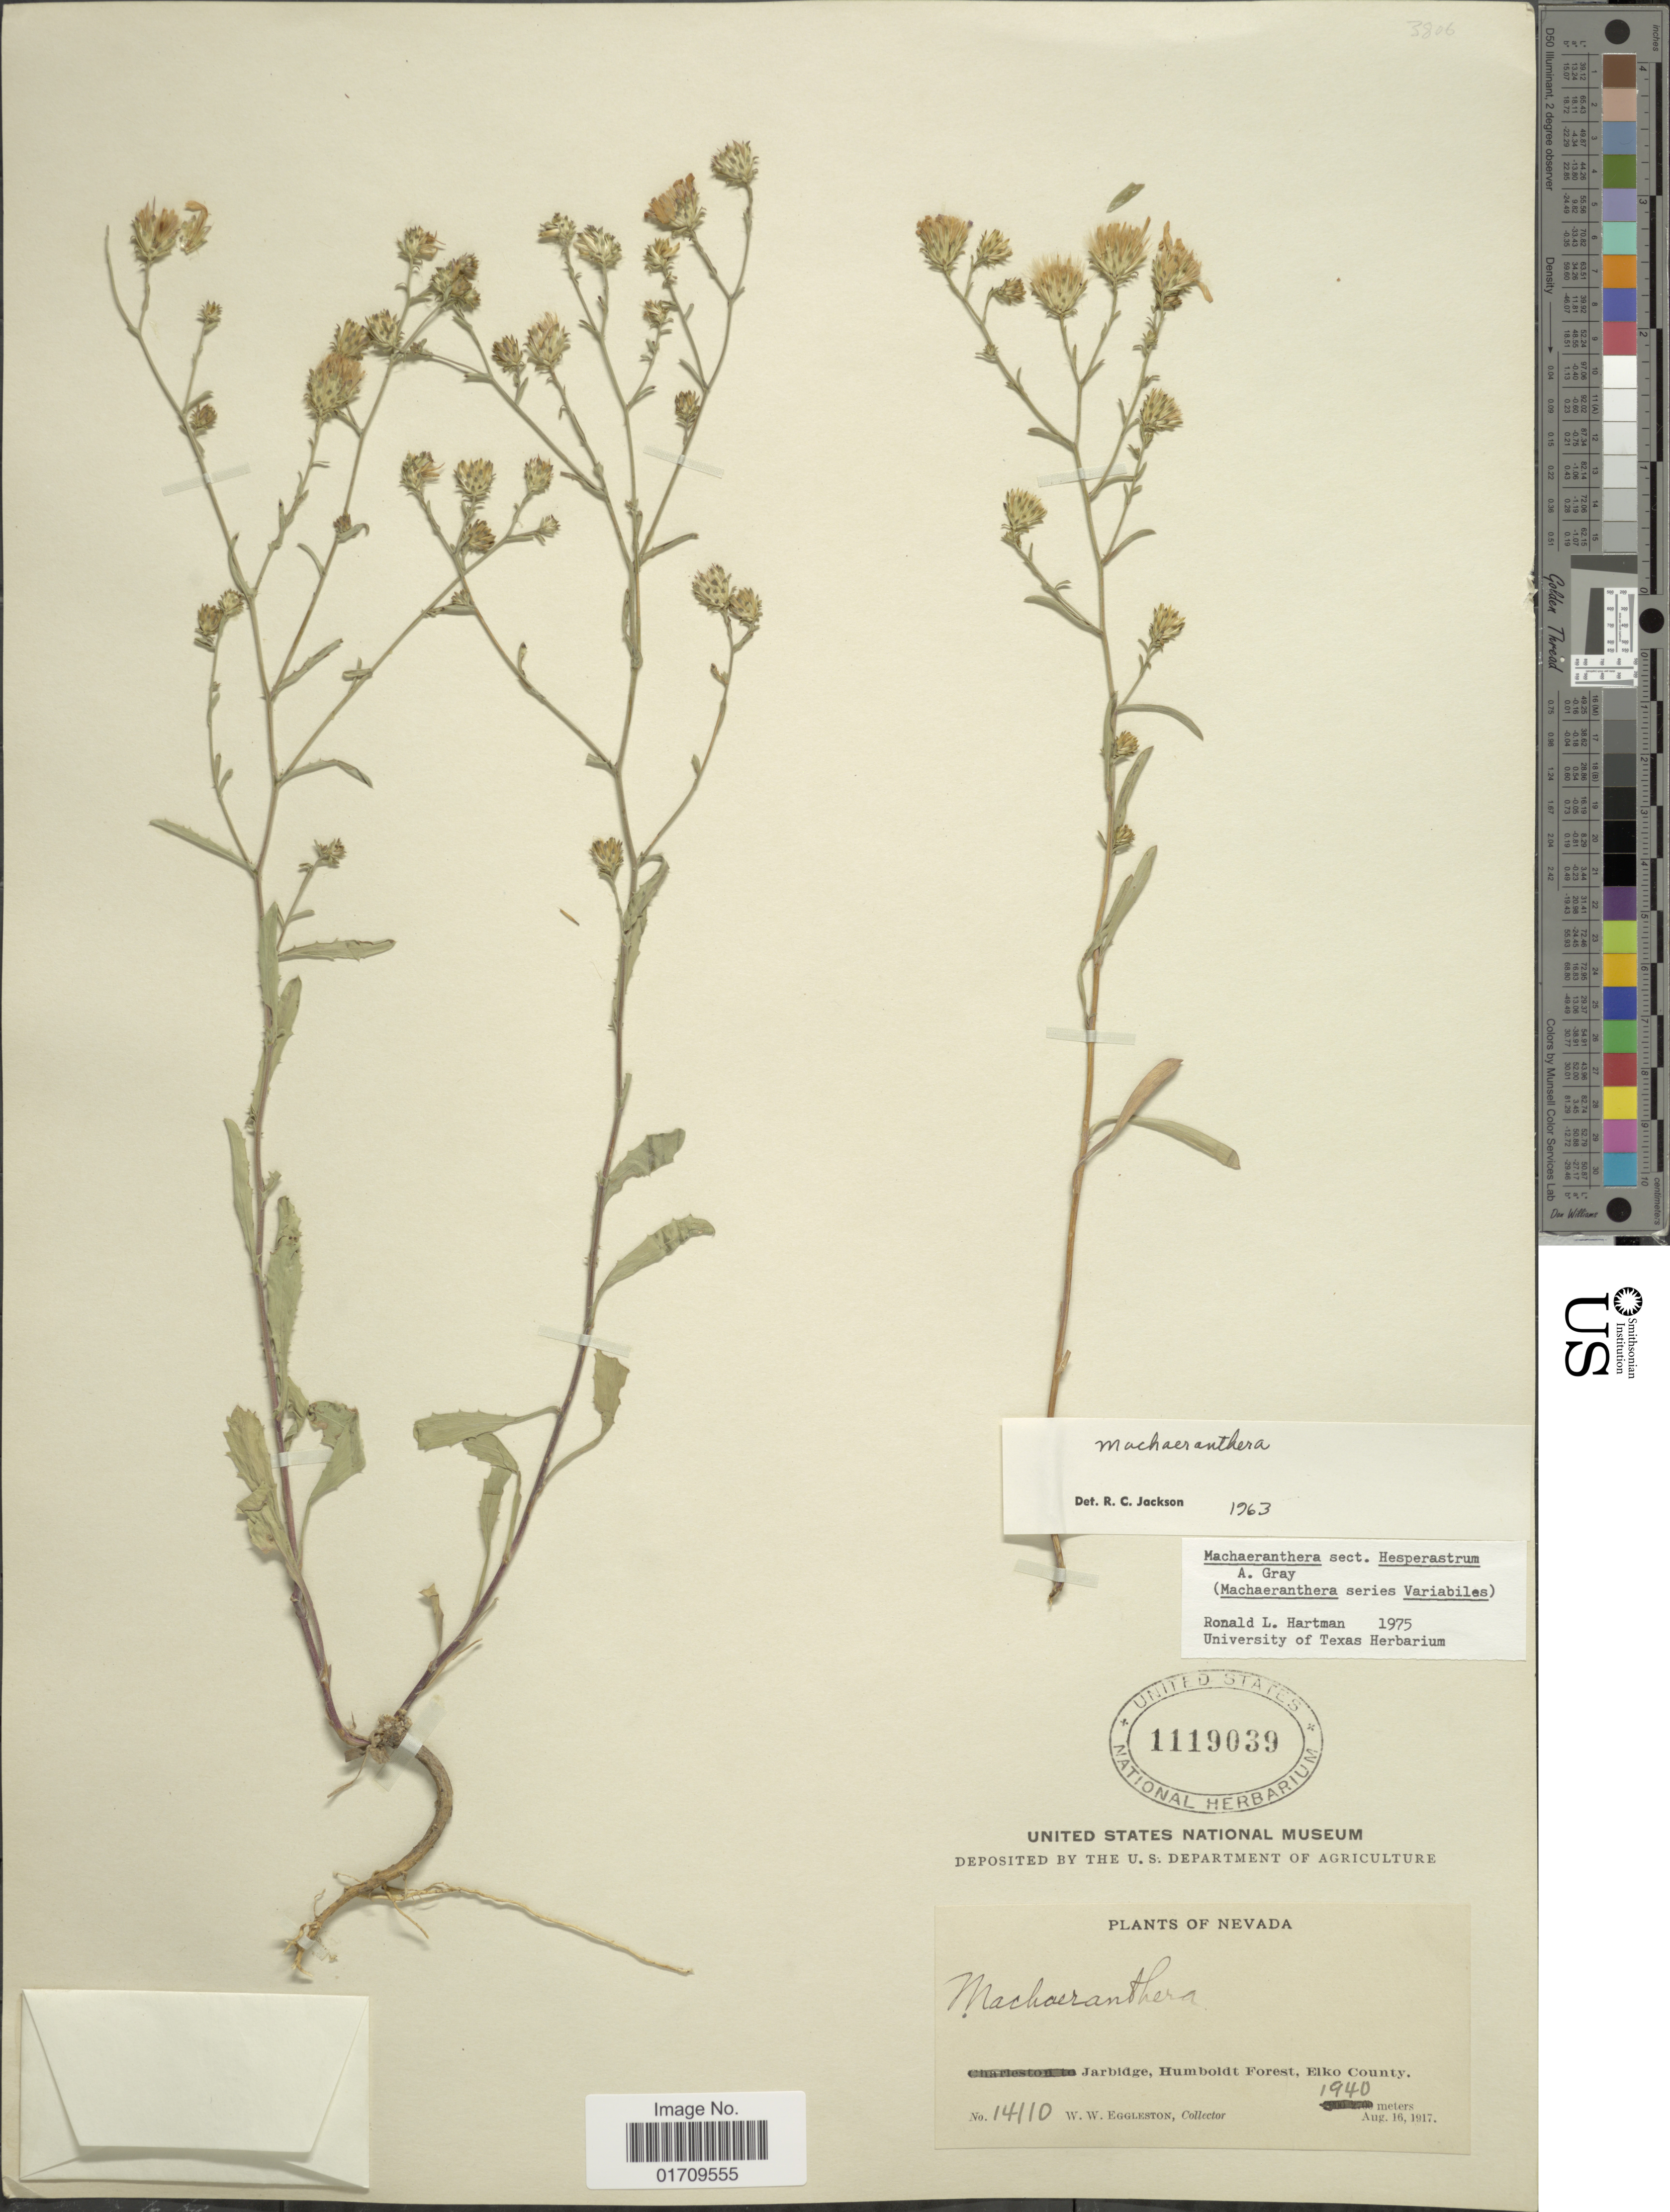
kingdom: Plantae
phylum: Tracheophyta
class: Magnoliopsida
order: Asterales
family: Asteraceae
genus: Machaeranthera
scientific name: Machaeranthera sp.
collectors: W. W. Eggleston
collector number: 14110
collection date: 1917-08-16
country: United States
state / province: Nevada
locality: Jarbidge, Humboldt Forest, Elko County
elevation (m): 1940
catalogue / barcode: US 1119039